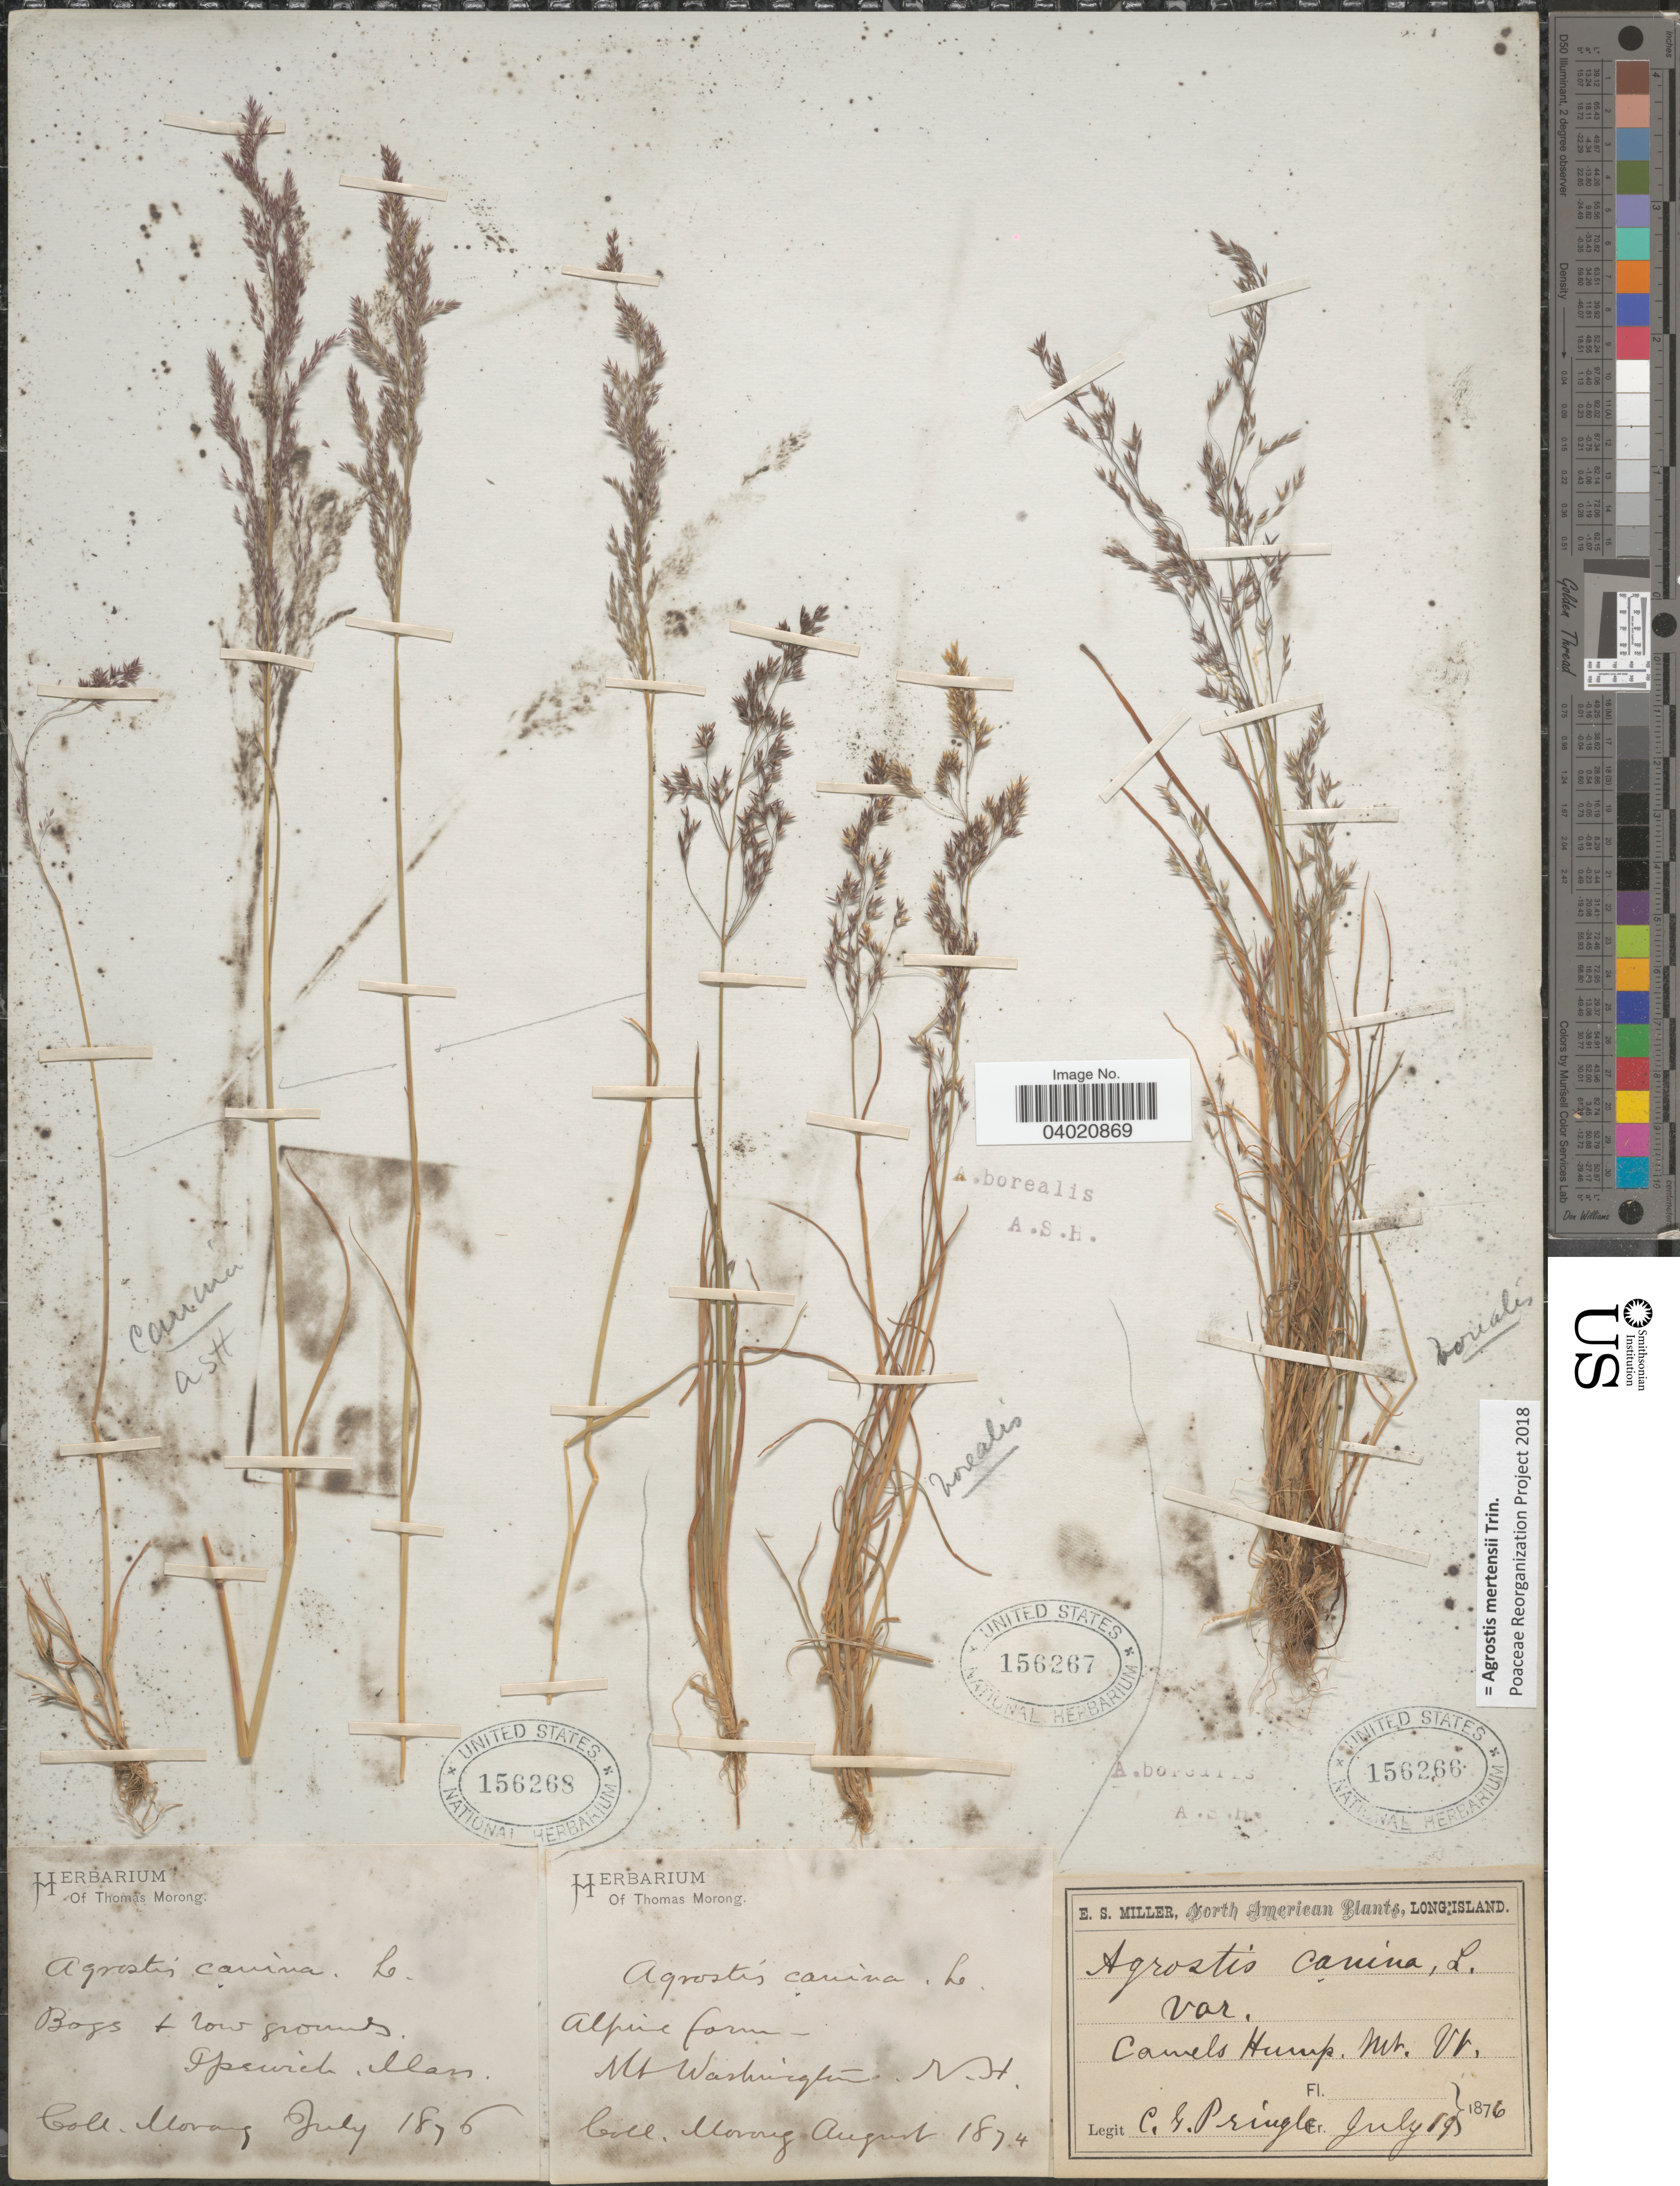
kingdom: Plantae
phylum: Tracheophyta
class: Liliopsida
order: Poales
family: Poaceae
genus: Agrostis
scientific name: Agrostis mertensii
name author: Trin.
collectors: C. G. Pringle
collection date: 1876-07-19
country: United States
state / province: Vermont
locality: Camels Hump Mt.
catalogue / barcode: US 156266